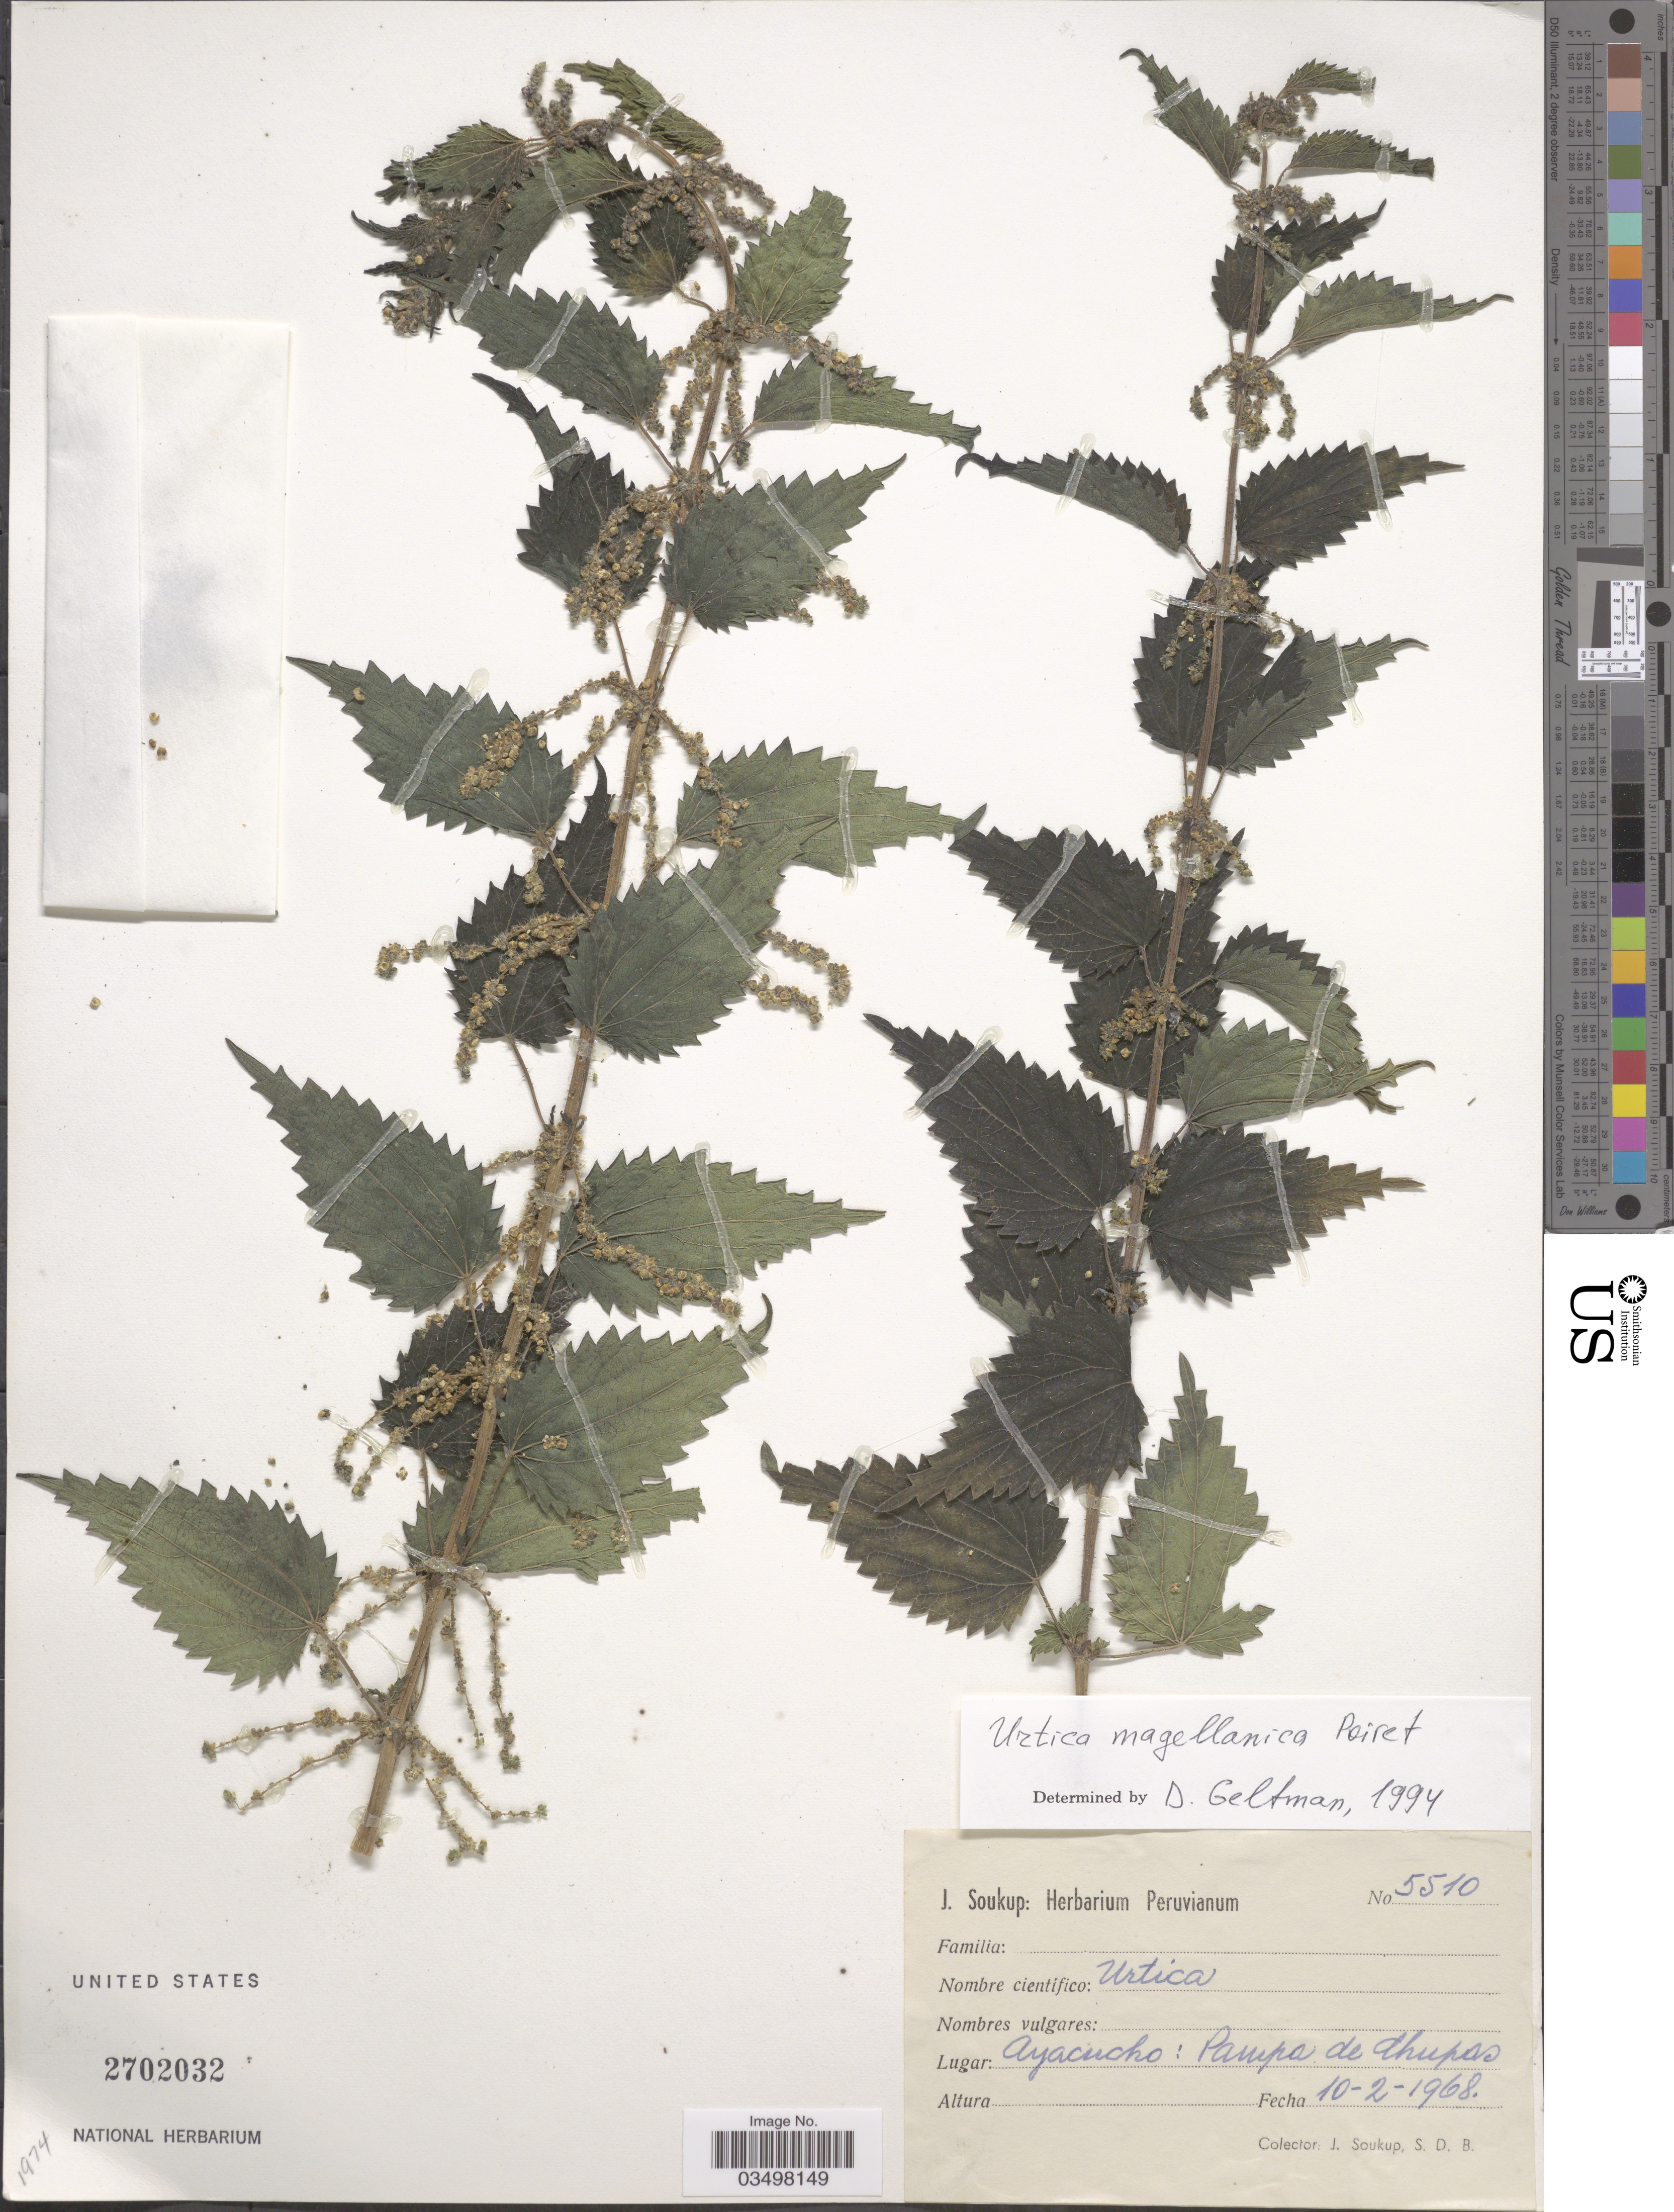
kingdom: Plantae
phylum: Tracheophyta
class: Magnoliopsida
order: Rosales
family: Urticaceae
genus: Urtica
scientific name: Urtica magellanica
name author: Juss. ex Poir.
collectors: J. Soukup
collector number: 5510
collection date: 1968-02-10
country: Peru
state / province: Ayacucho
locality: Pampa de Chupas.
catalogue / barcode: US 2702032